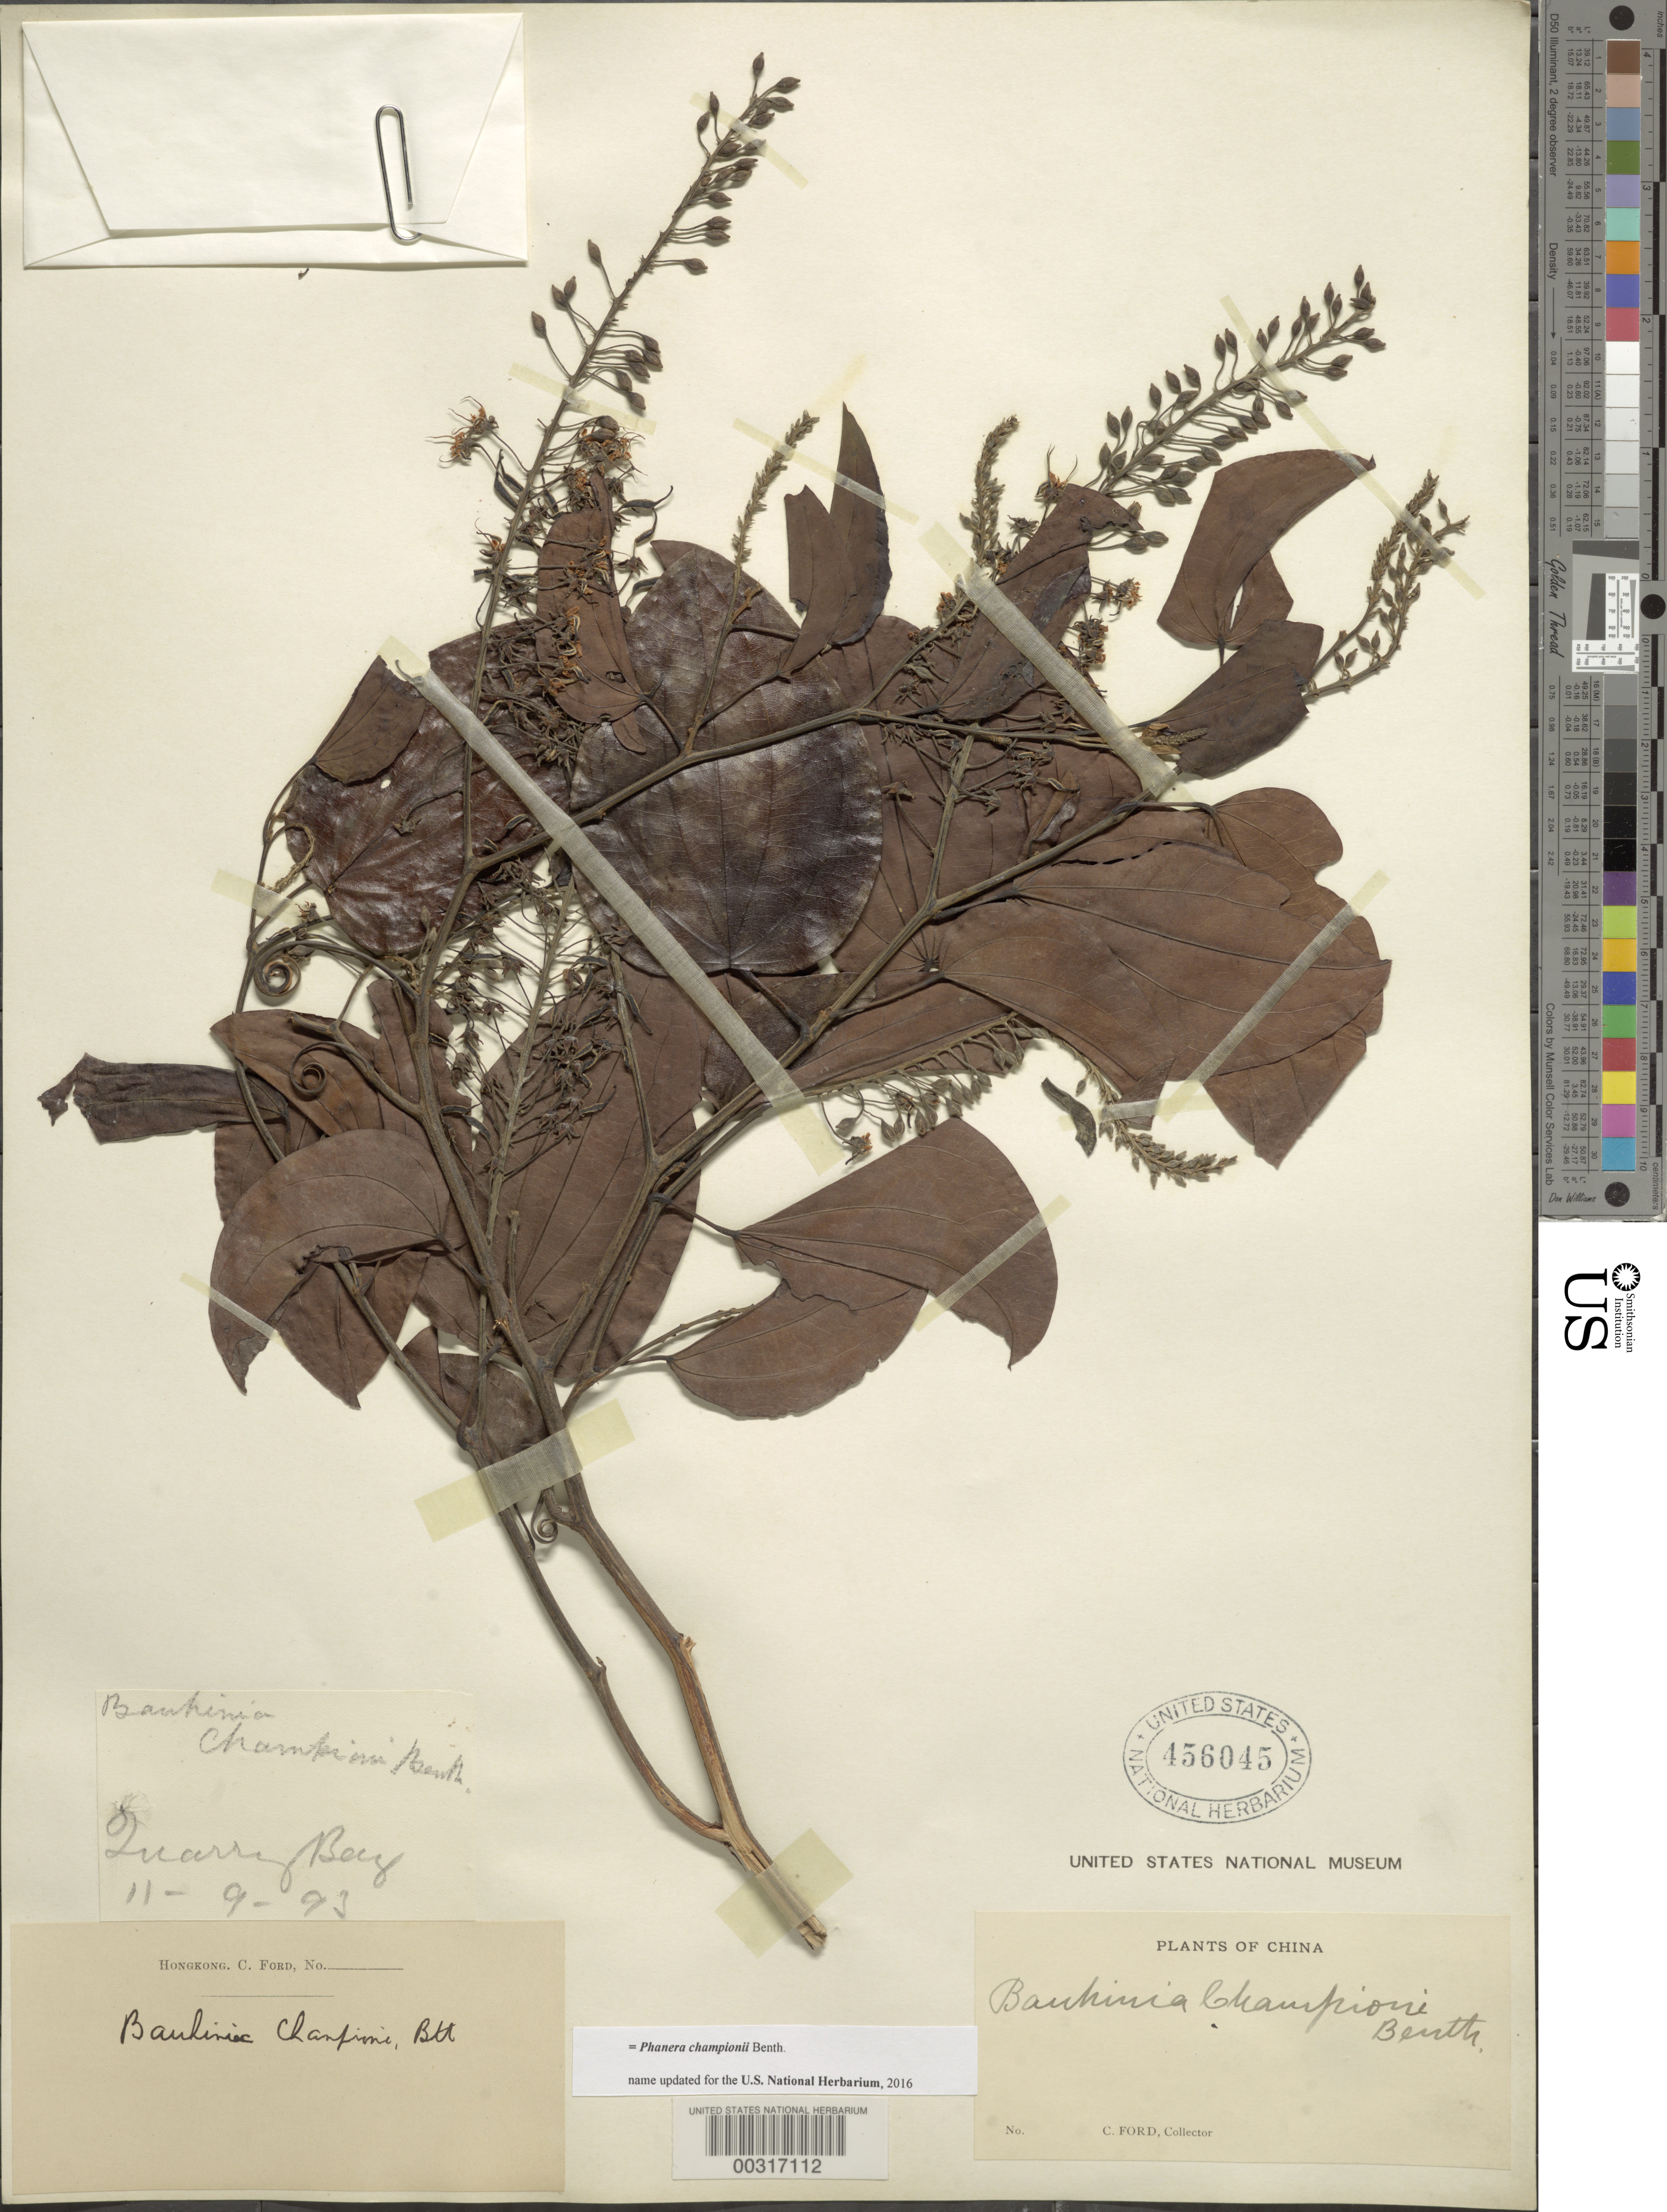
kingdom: Plantae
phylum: Tracheophyta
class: Magnoliopsida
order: Fabales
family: Fabaceae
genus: Phanera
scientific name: Phanera championii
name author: Benth.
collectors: C. Ford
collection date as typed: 11 Sep 1893 or 09 Nov 1893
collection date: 1893-09-11 or 1893-11-09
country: China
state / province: Hong Kong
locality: Quarry bay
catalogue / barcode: US 456045